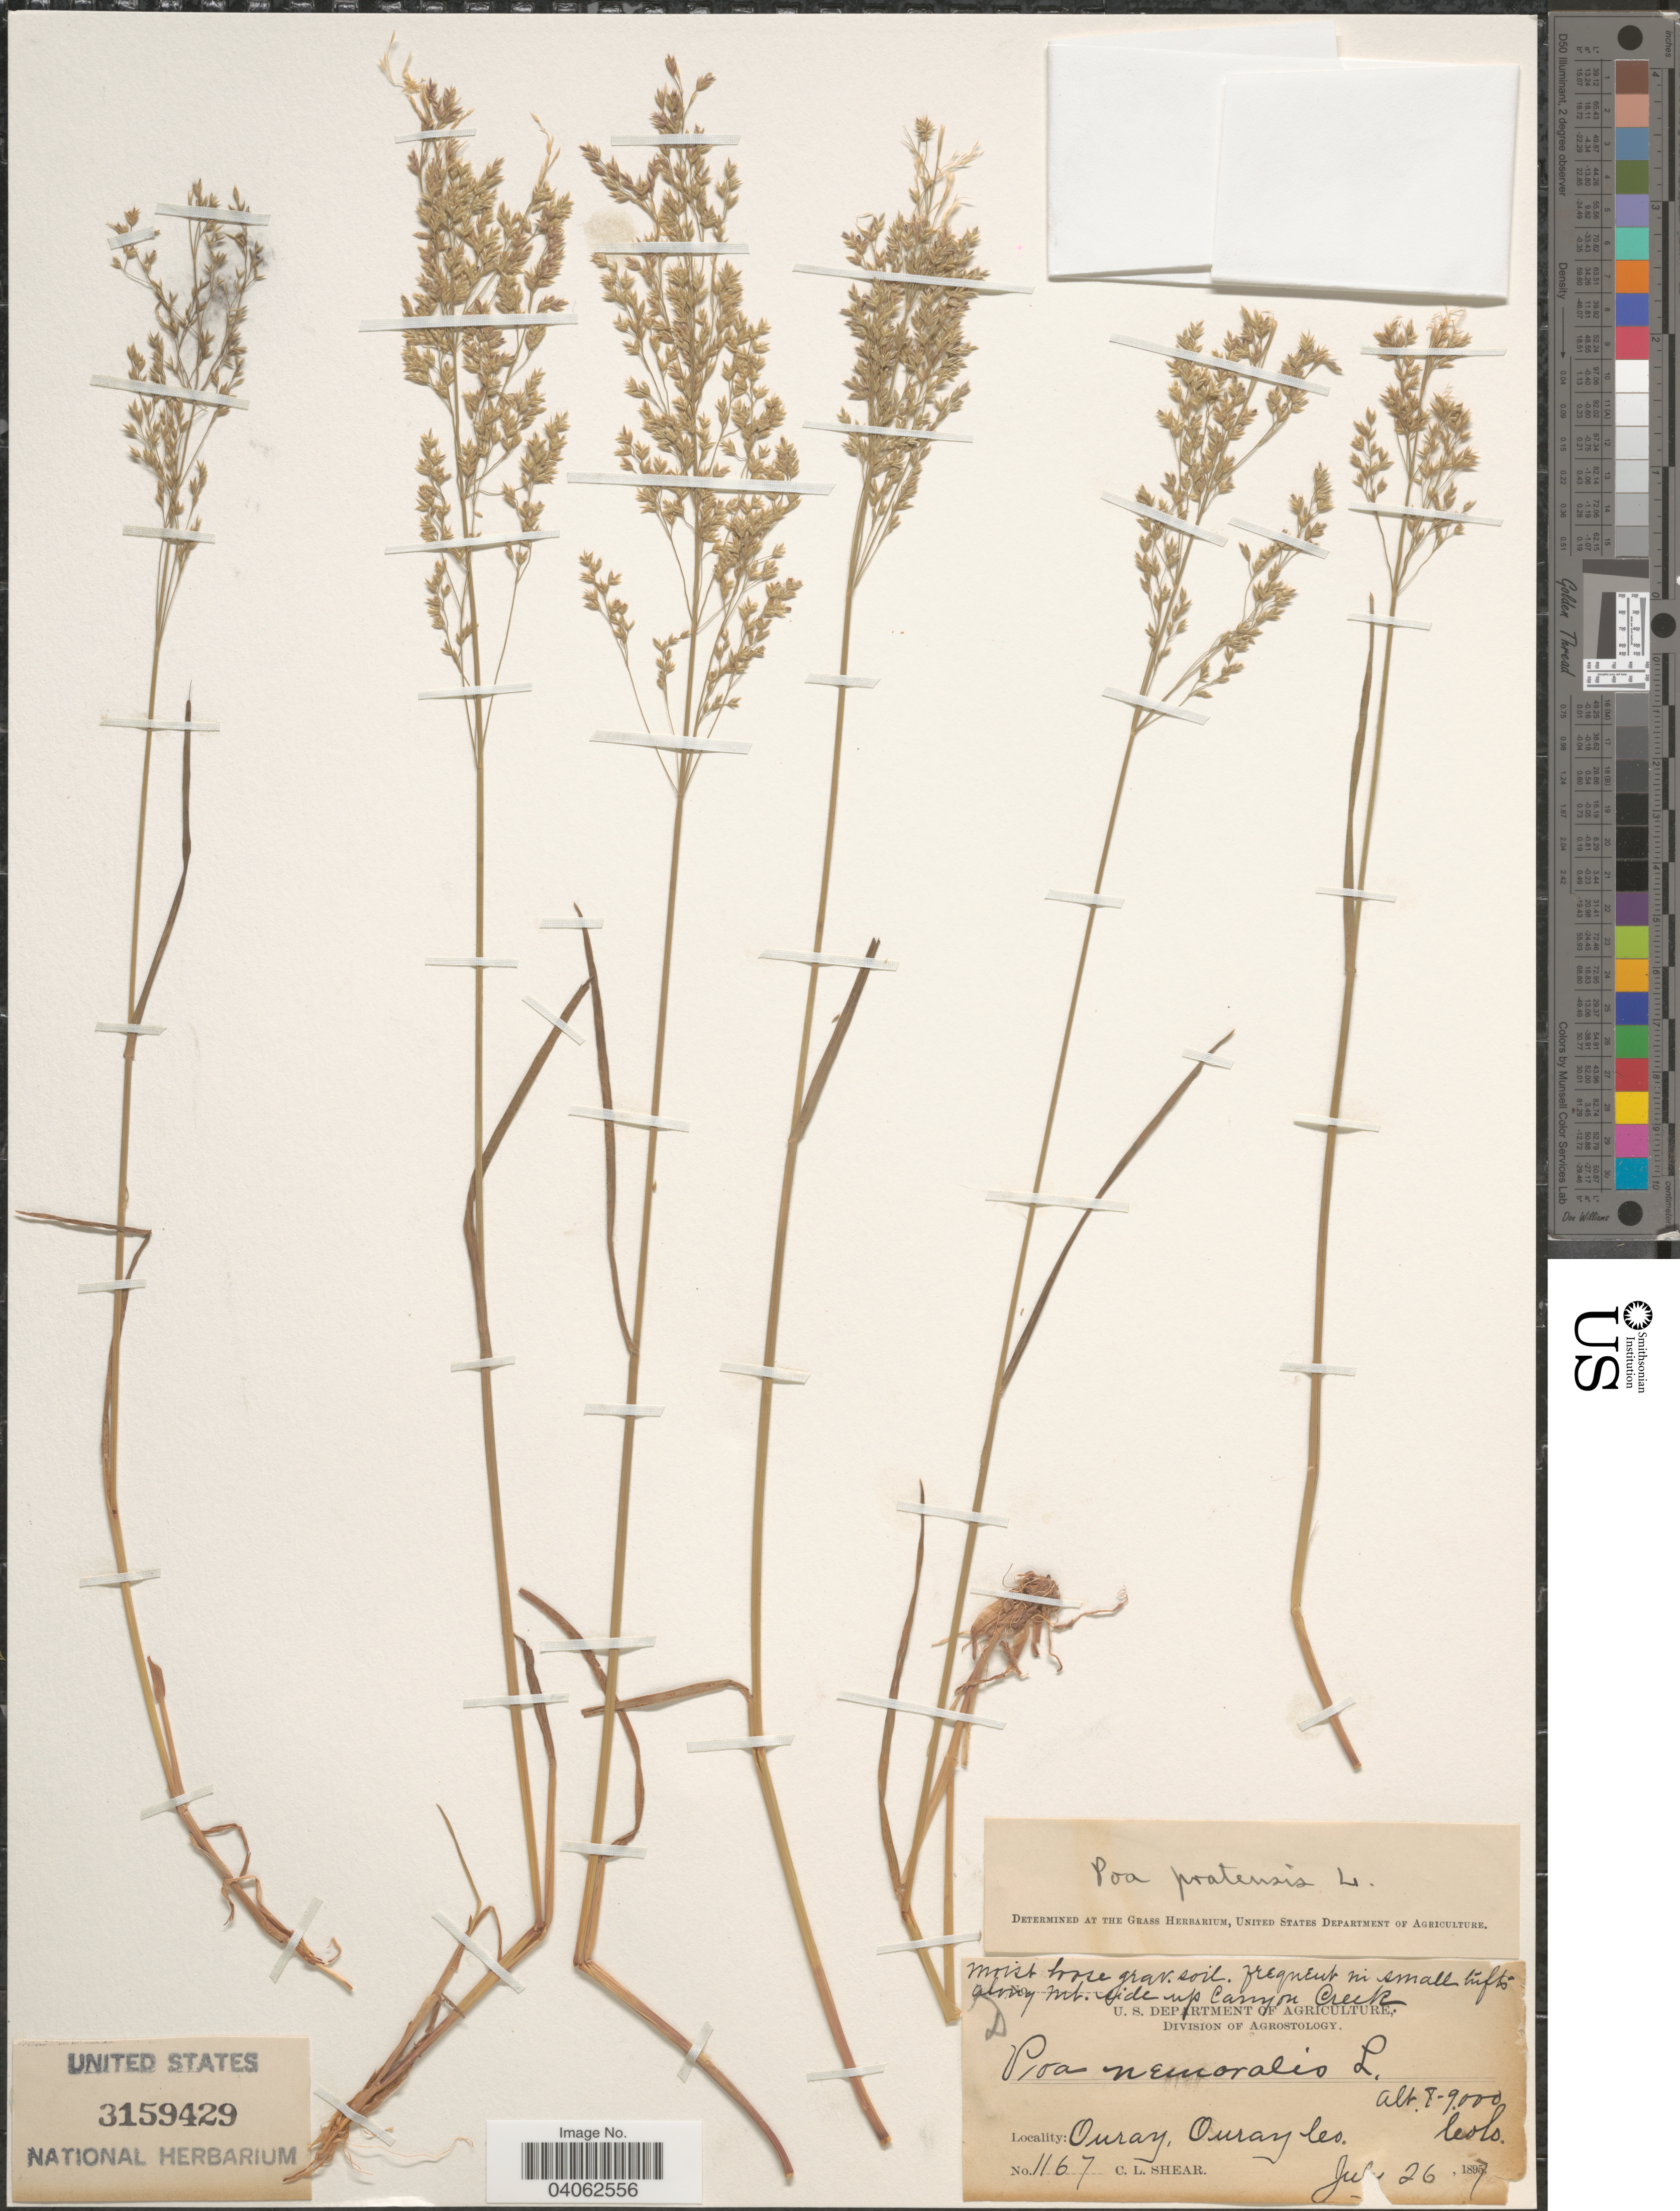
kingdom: Plantae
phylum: Tracheophyta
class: Liliopsida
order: Poales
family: Poaceae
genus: Poa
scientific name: Poa pratensis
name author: L.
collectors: C. L. Shear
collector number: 1167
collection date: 1897-07-26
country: United States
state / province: Colorado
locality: Along mt. side up Canyon Creek. Ouray, Ouray Co.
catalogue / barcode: US 3159429